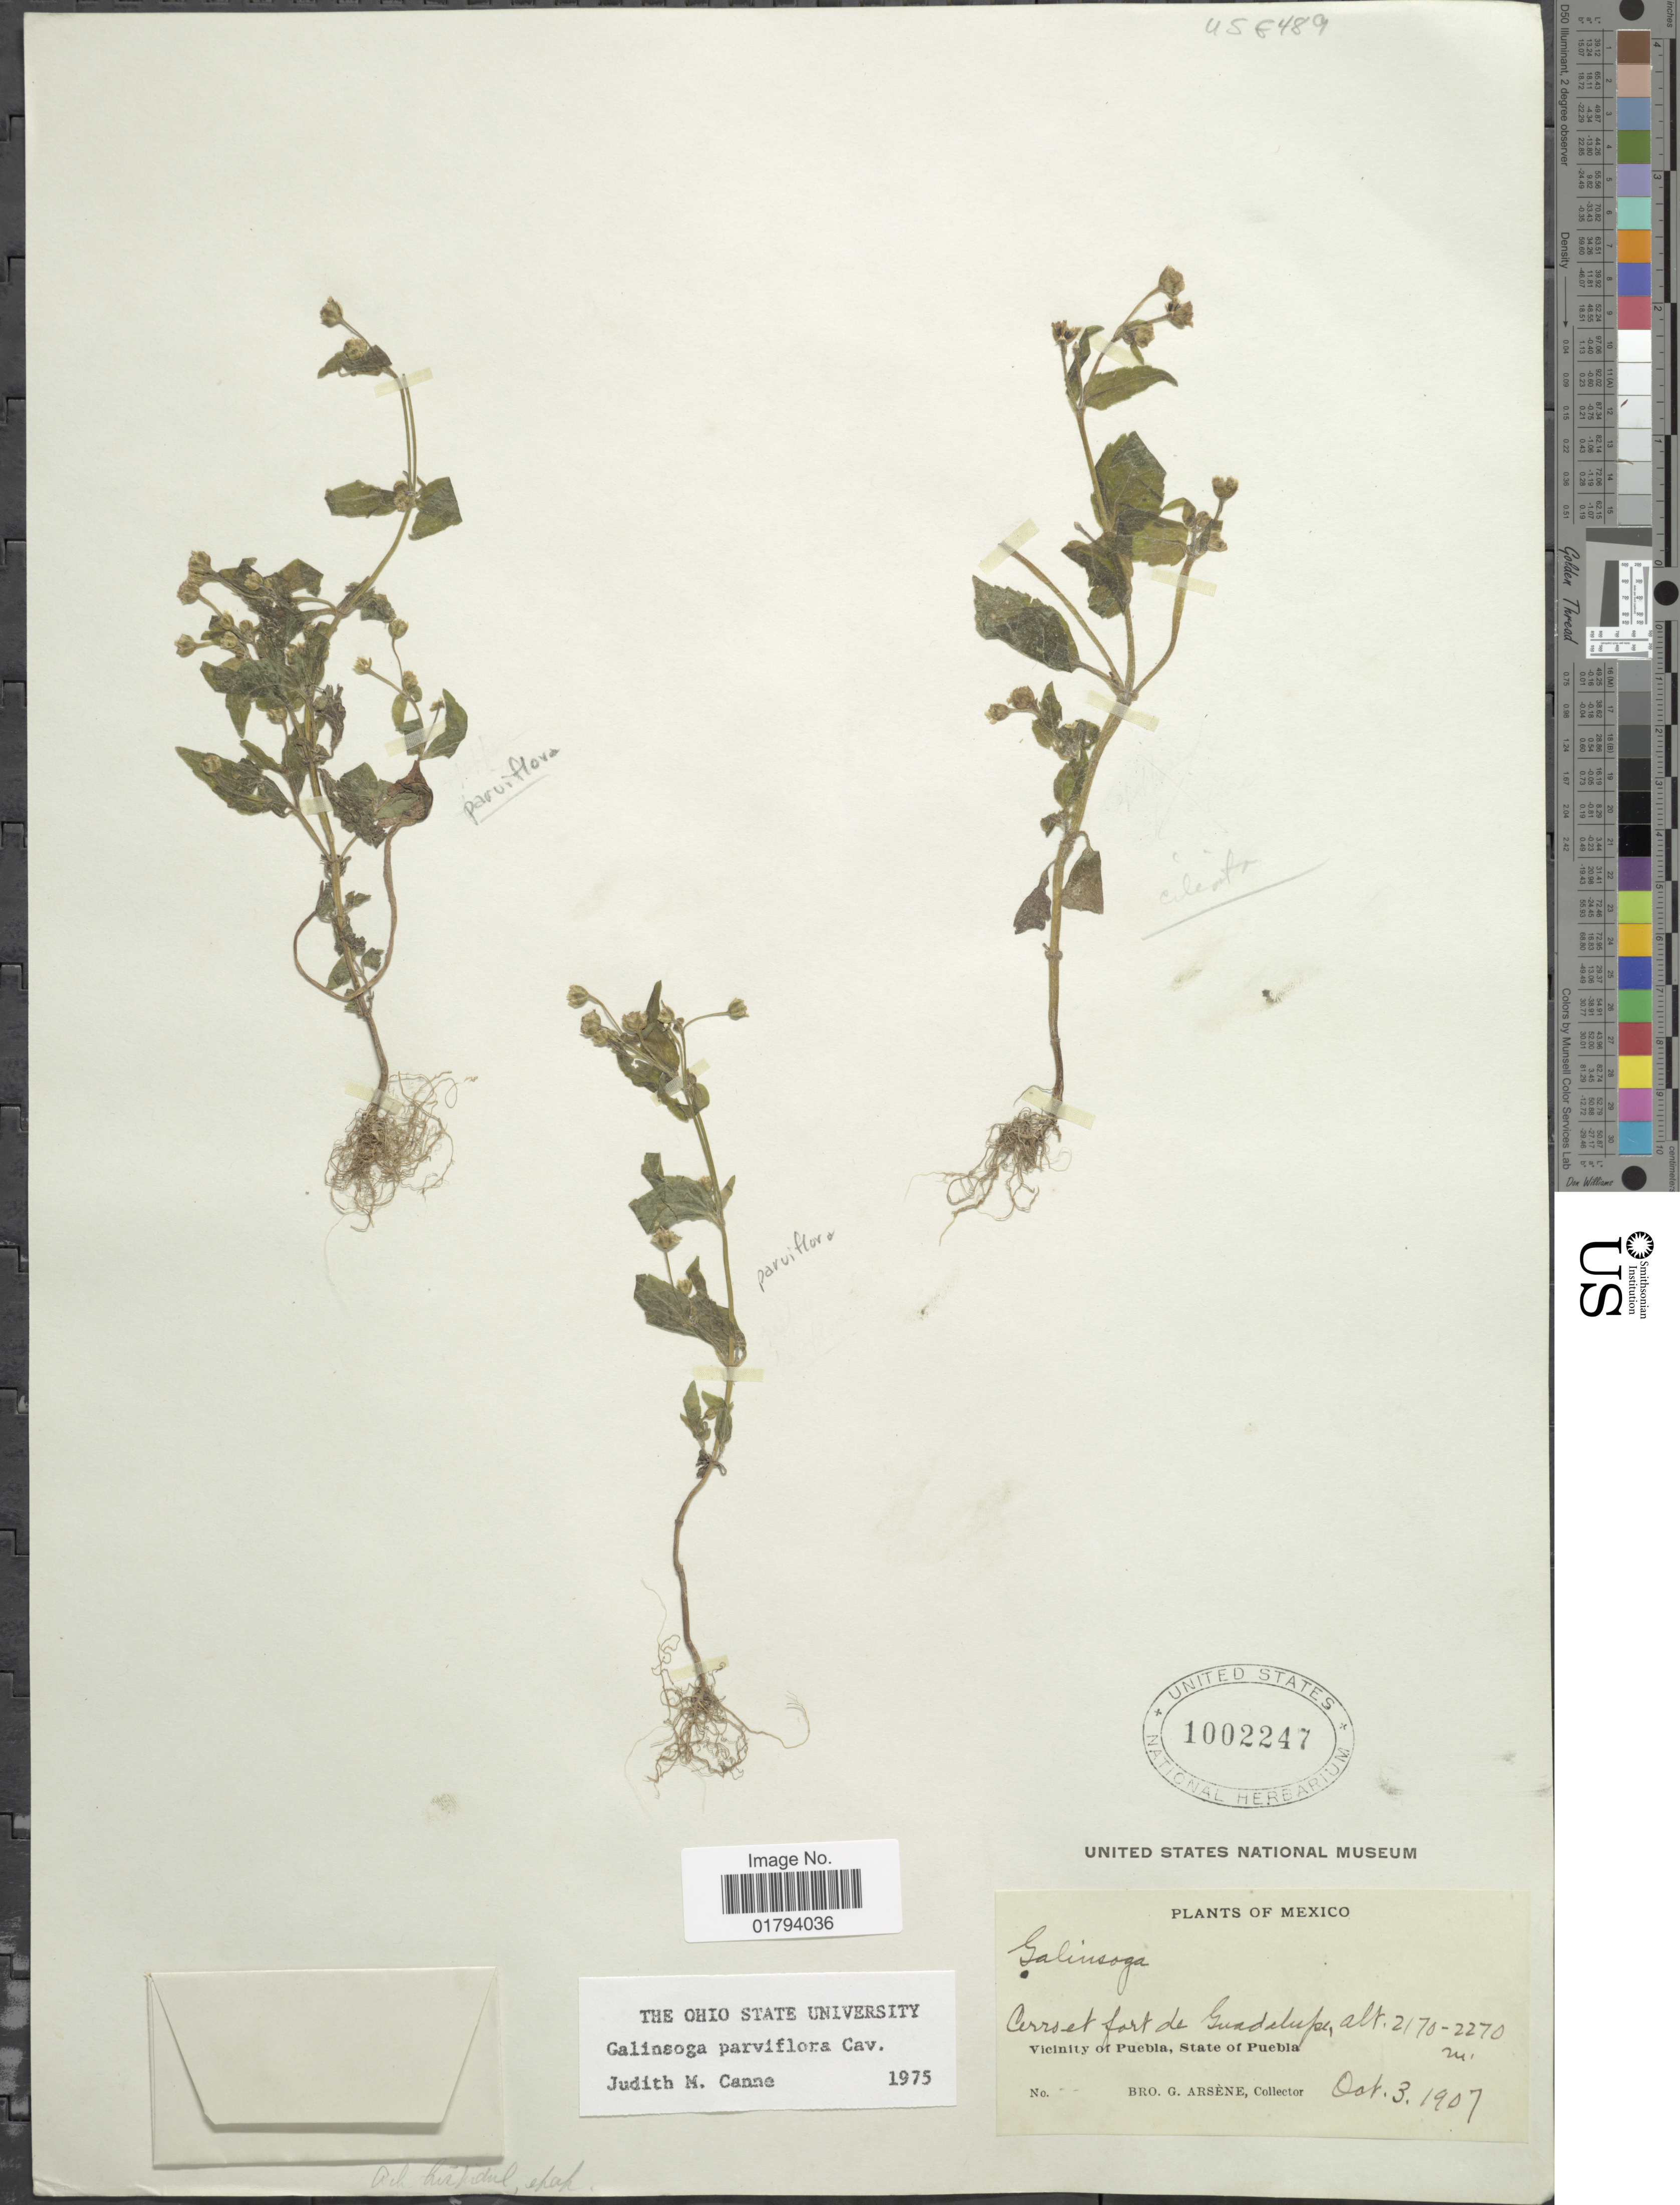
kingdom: Plantae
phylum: Tracheophyta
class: Magnoliopsida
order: Asterales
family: Asteraceae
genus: Galinsoga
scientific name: Galinsoga parviflora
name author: Cav.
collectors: Bro. G. Arsène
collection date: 1907-10-03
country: Mexico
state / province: Puebla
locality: Cerro et fort de Guadelupe, vicinity of Puebla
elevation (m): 2170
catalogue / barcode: US 1002247